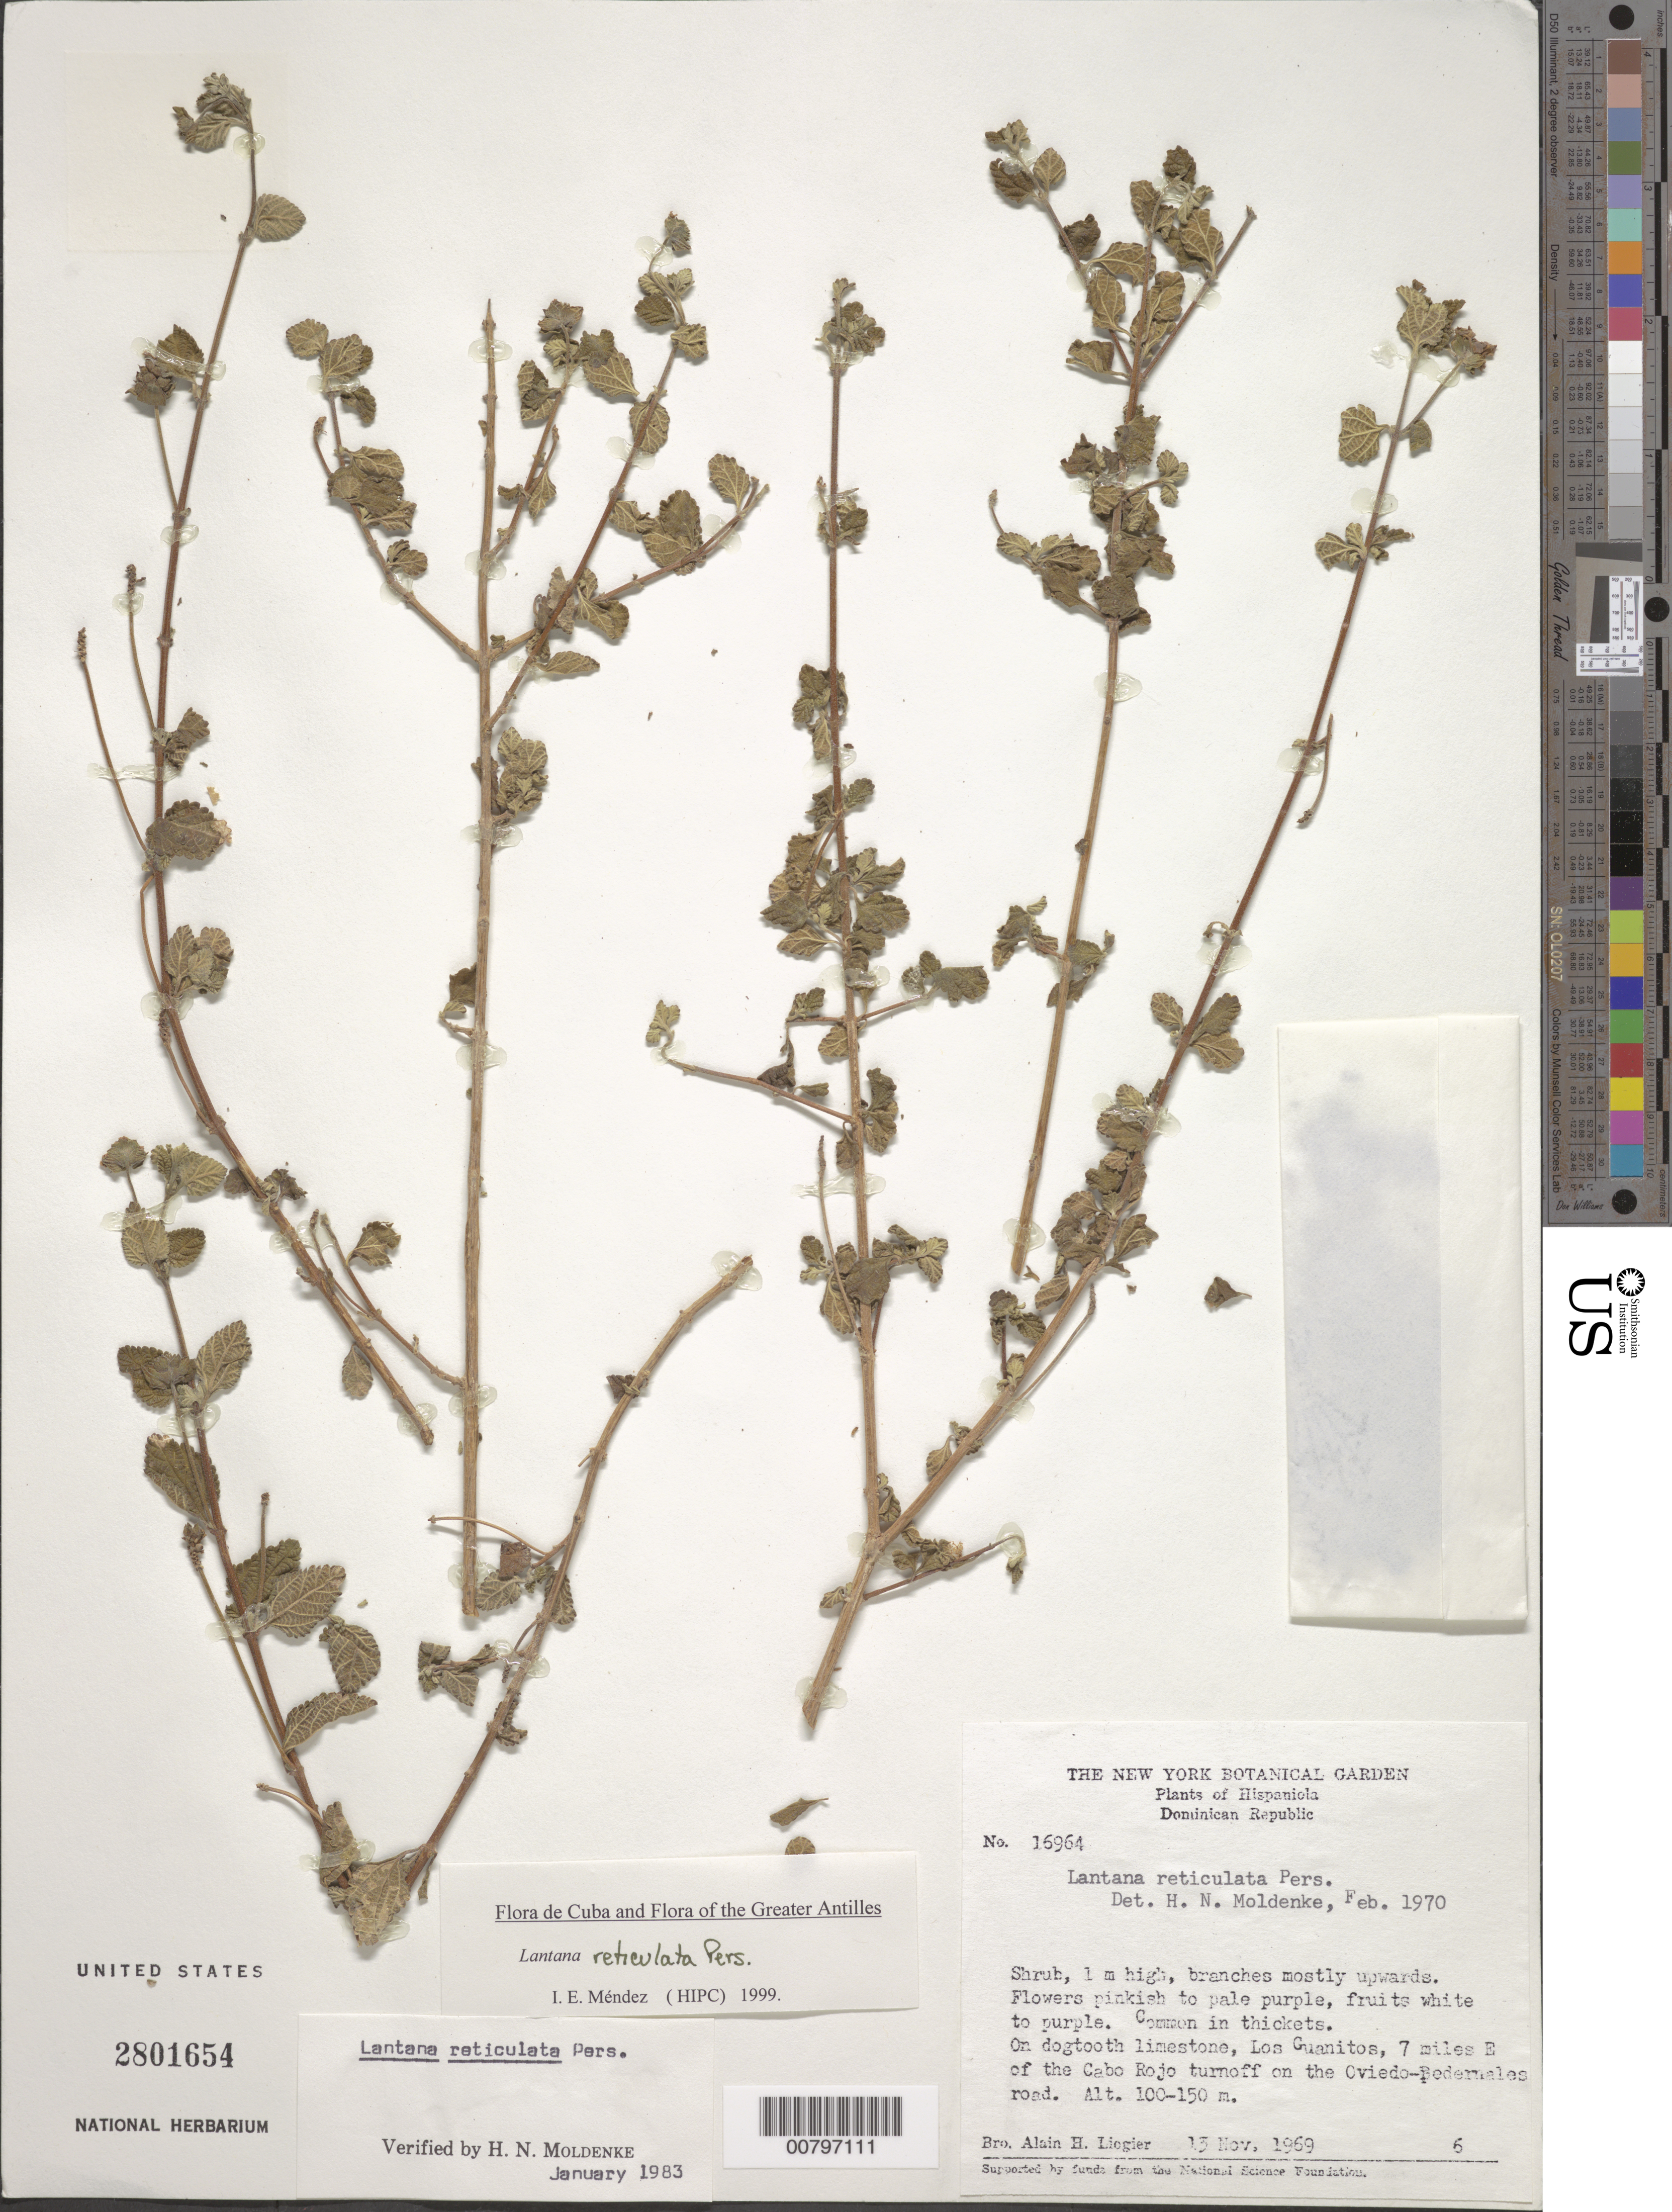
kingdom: Plantae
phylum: Tracheophyta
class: Magnoliopsida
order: Lamiales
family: Verbenaceae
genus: Lantana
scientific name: Lantana reticulata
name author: Pers.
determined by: Méndez, Isidro E., (HIPC)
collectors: A. H. Liogier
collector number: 16964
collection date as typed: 13 Nov 1969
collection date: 1969-11-13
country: Dominican Republic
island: Hispaniola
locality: Los Guanitos, 7 miles E of the Cabo Rojo turnoff on the Oviedo - Bedernatles road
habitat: On dogtooth limestone in thickets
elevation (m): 100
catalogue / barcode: US 2801654